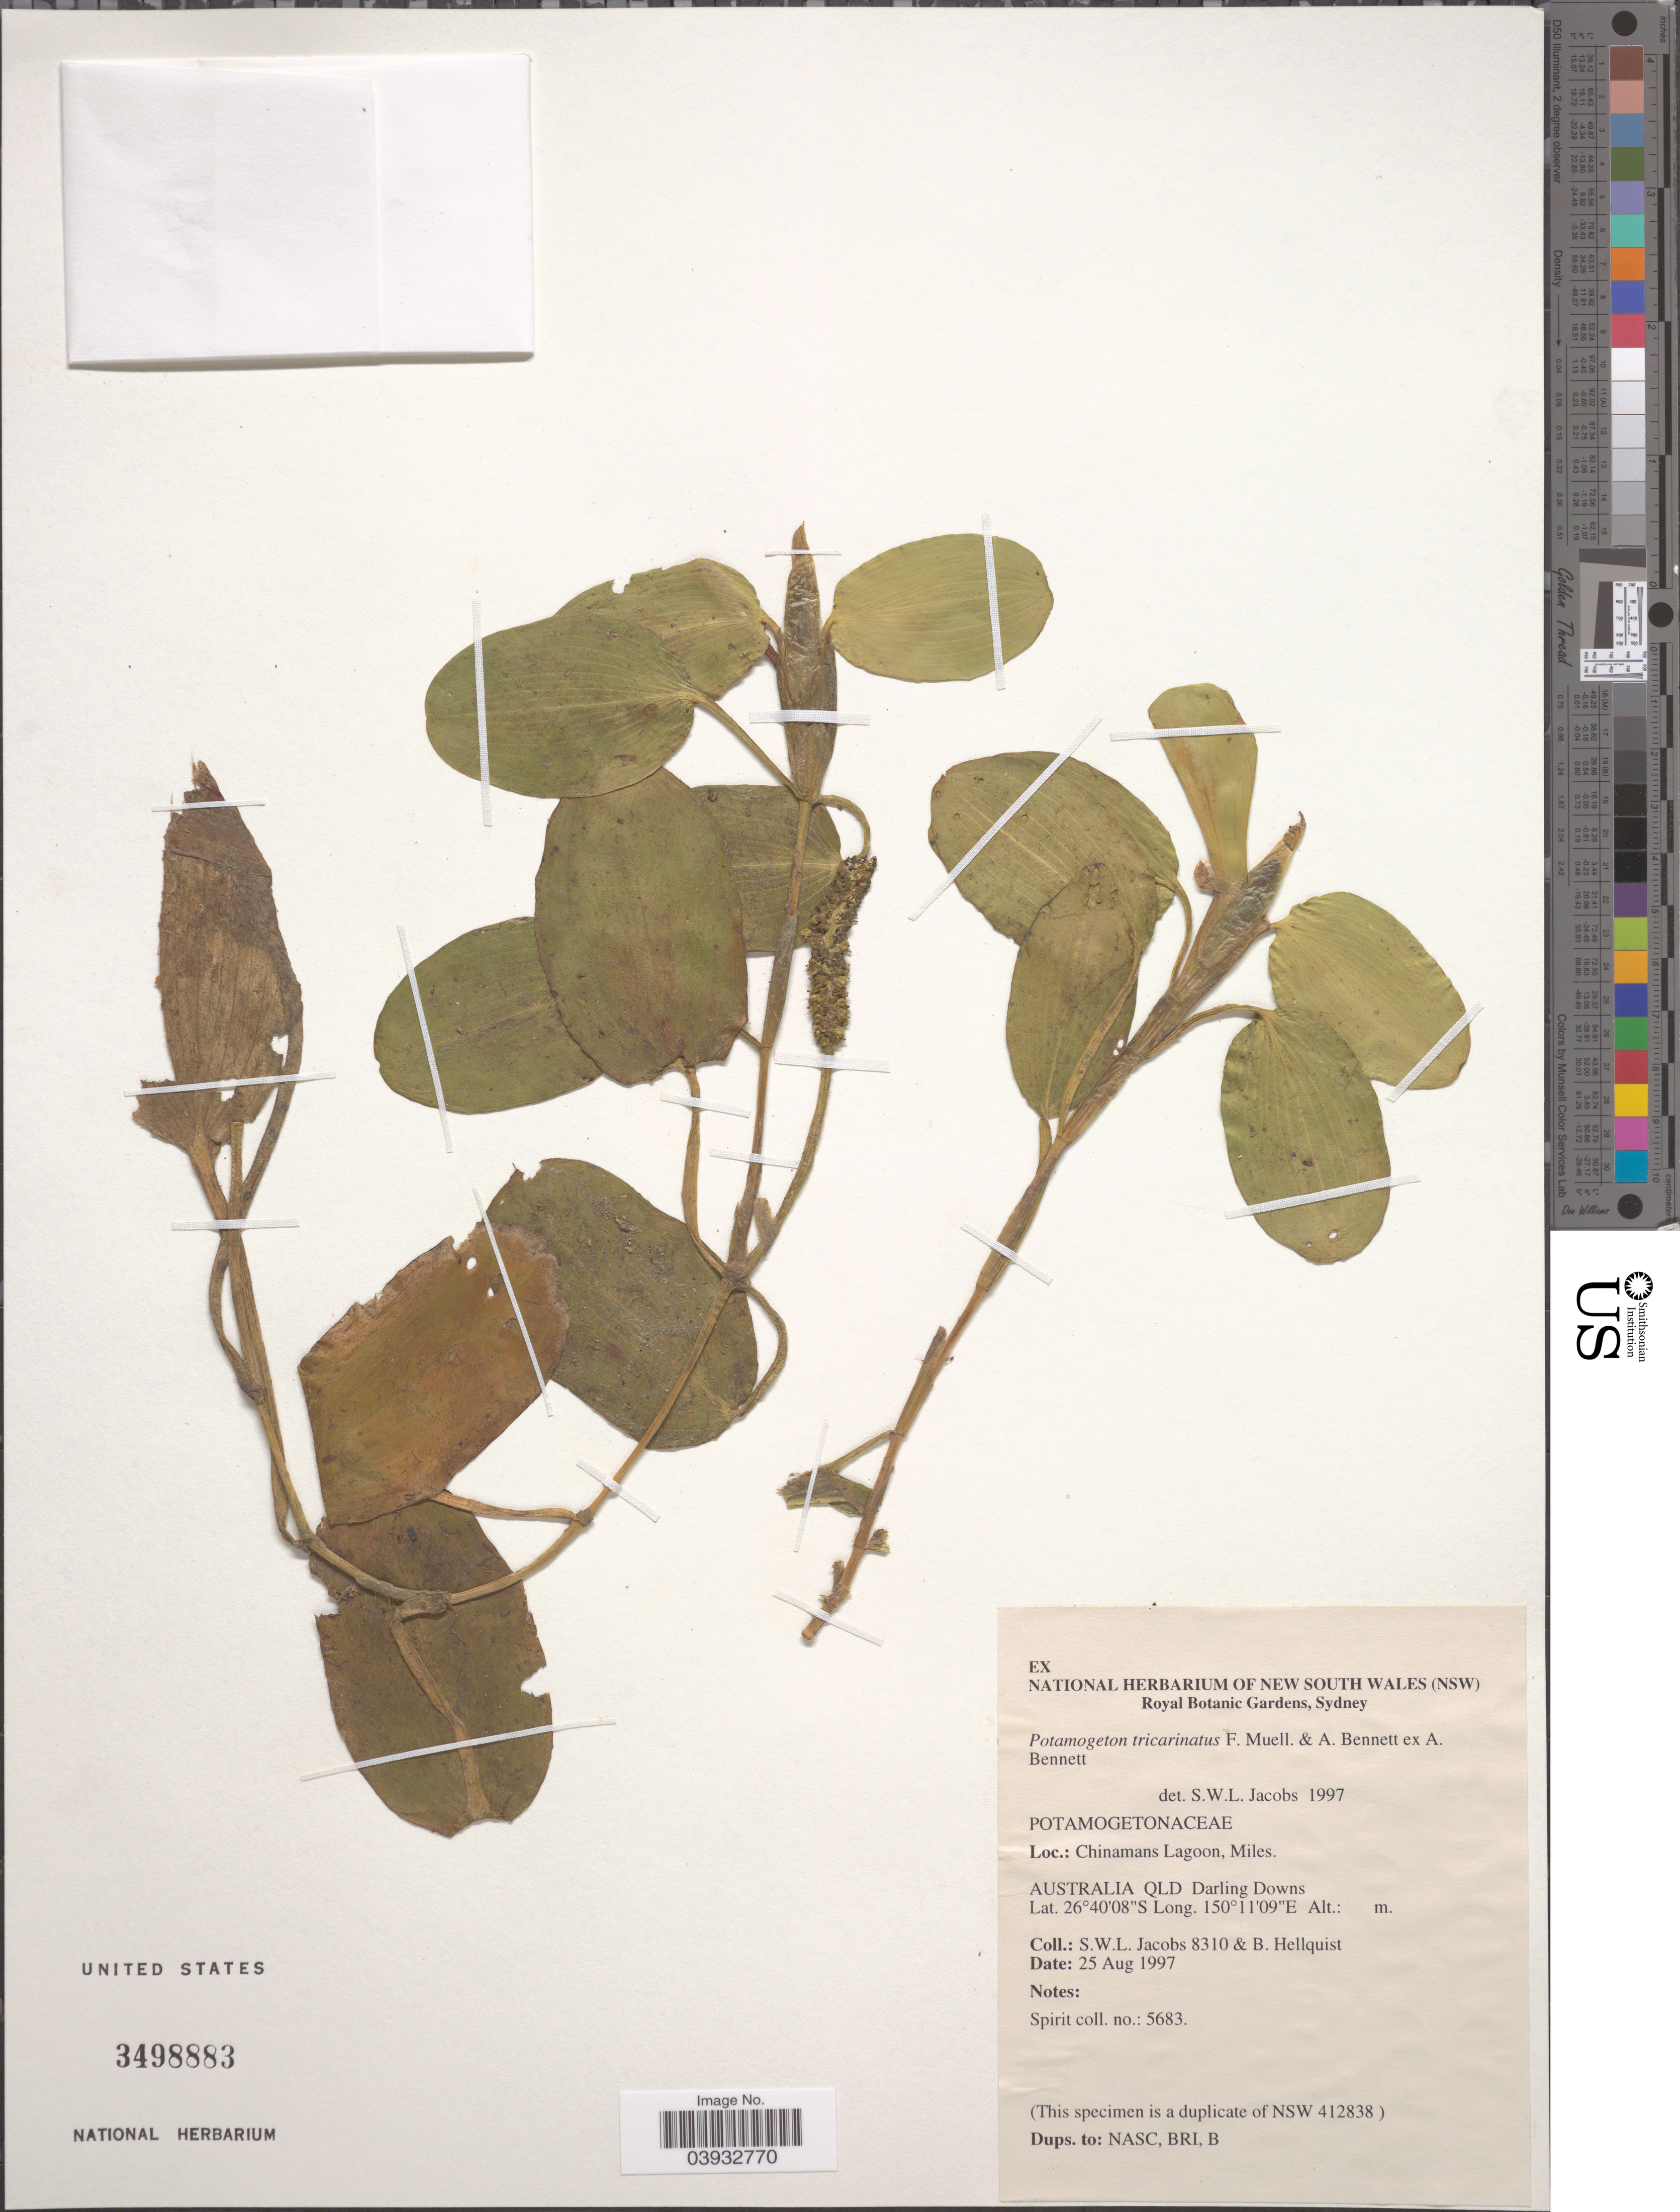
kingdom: Plantae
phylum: Tracheophyta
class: Liliopsida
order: Alismatales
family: Potamogetonaceae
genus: Potamogeton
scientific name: Potamogeton tricarinatus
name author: F. Muell. & A.W. Benn.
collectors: S. W. L. Jacobs & B. Hellquist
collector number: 8310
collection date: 1997-08-25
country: Australia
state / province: Queensland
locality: Chinamans Lagoon, Miles. Australia QLD Darling Downs.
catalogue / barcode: US 3498883